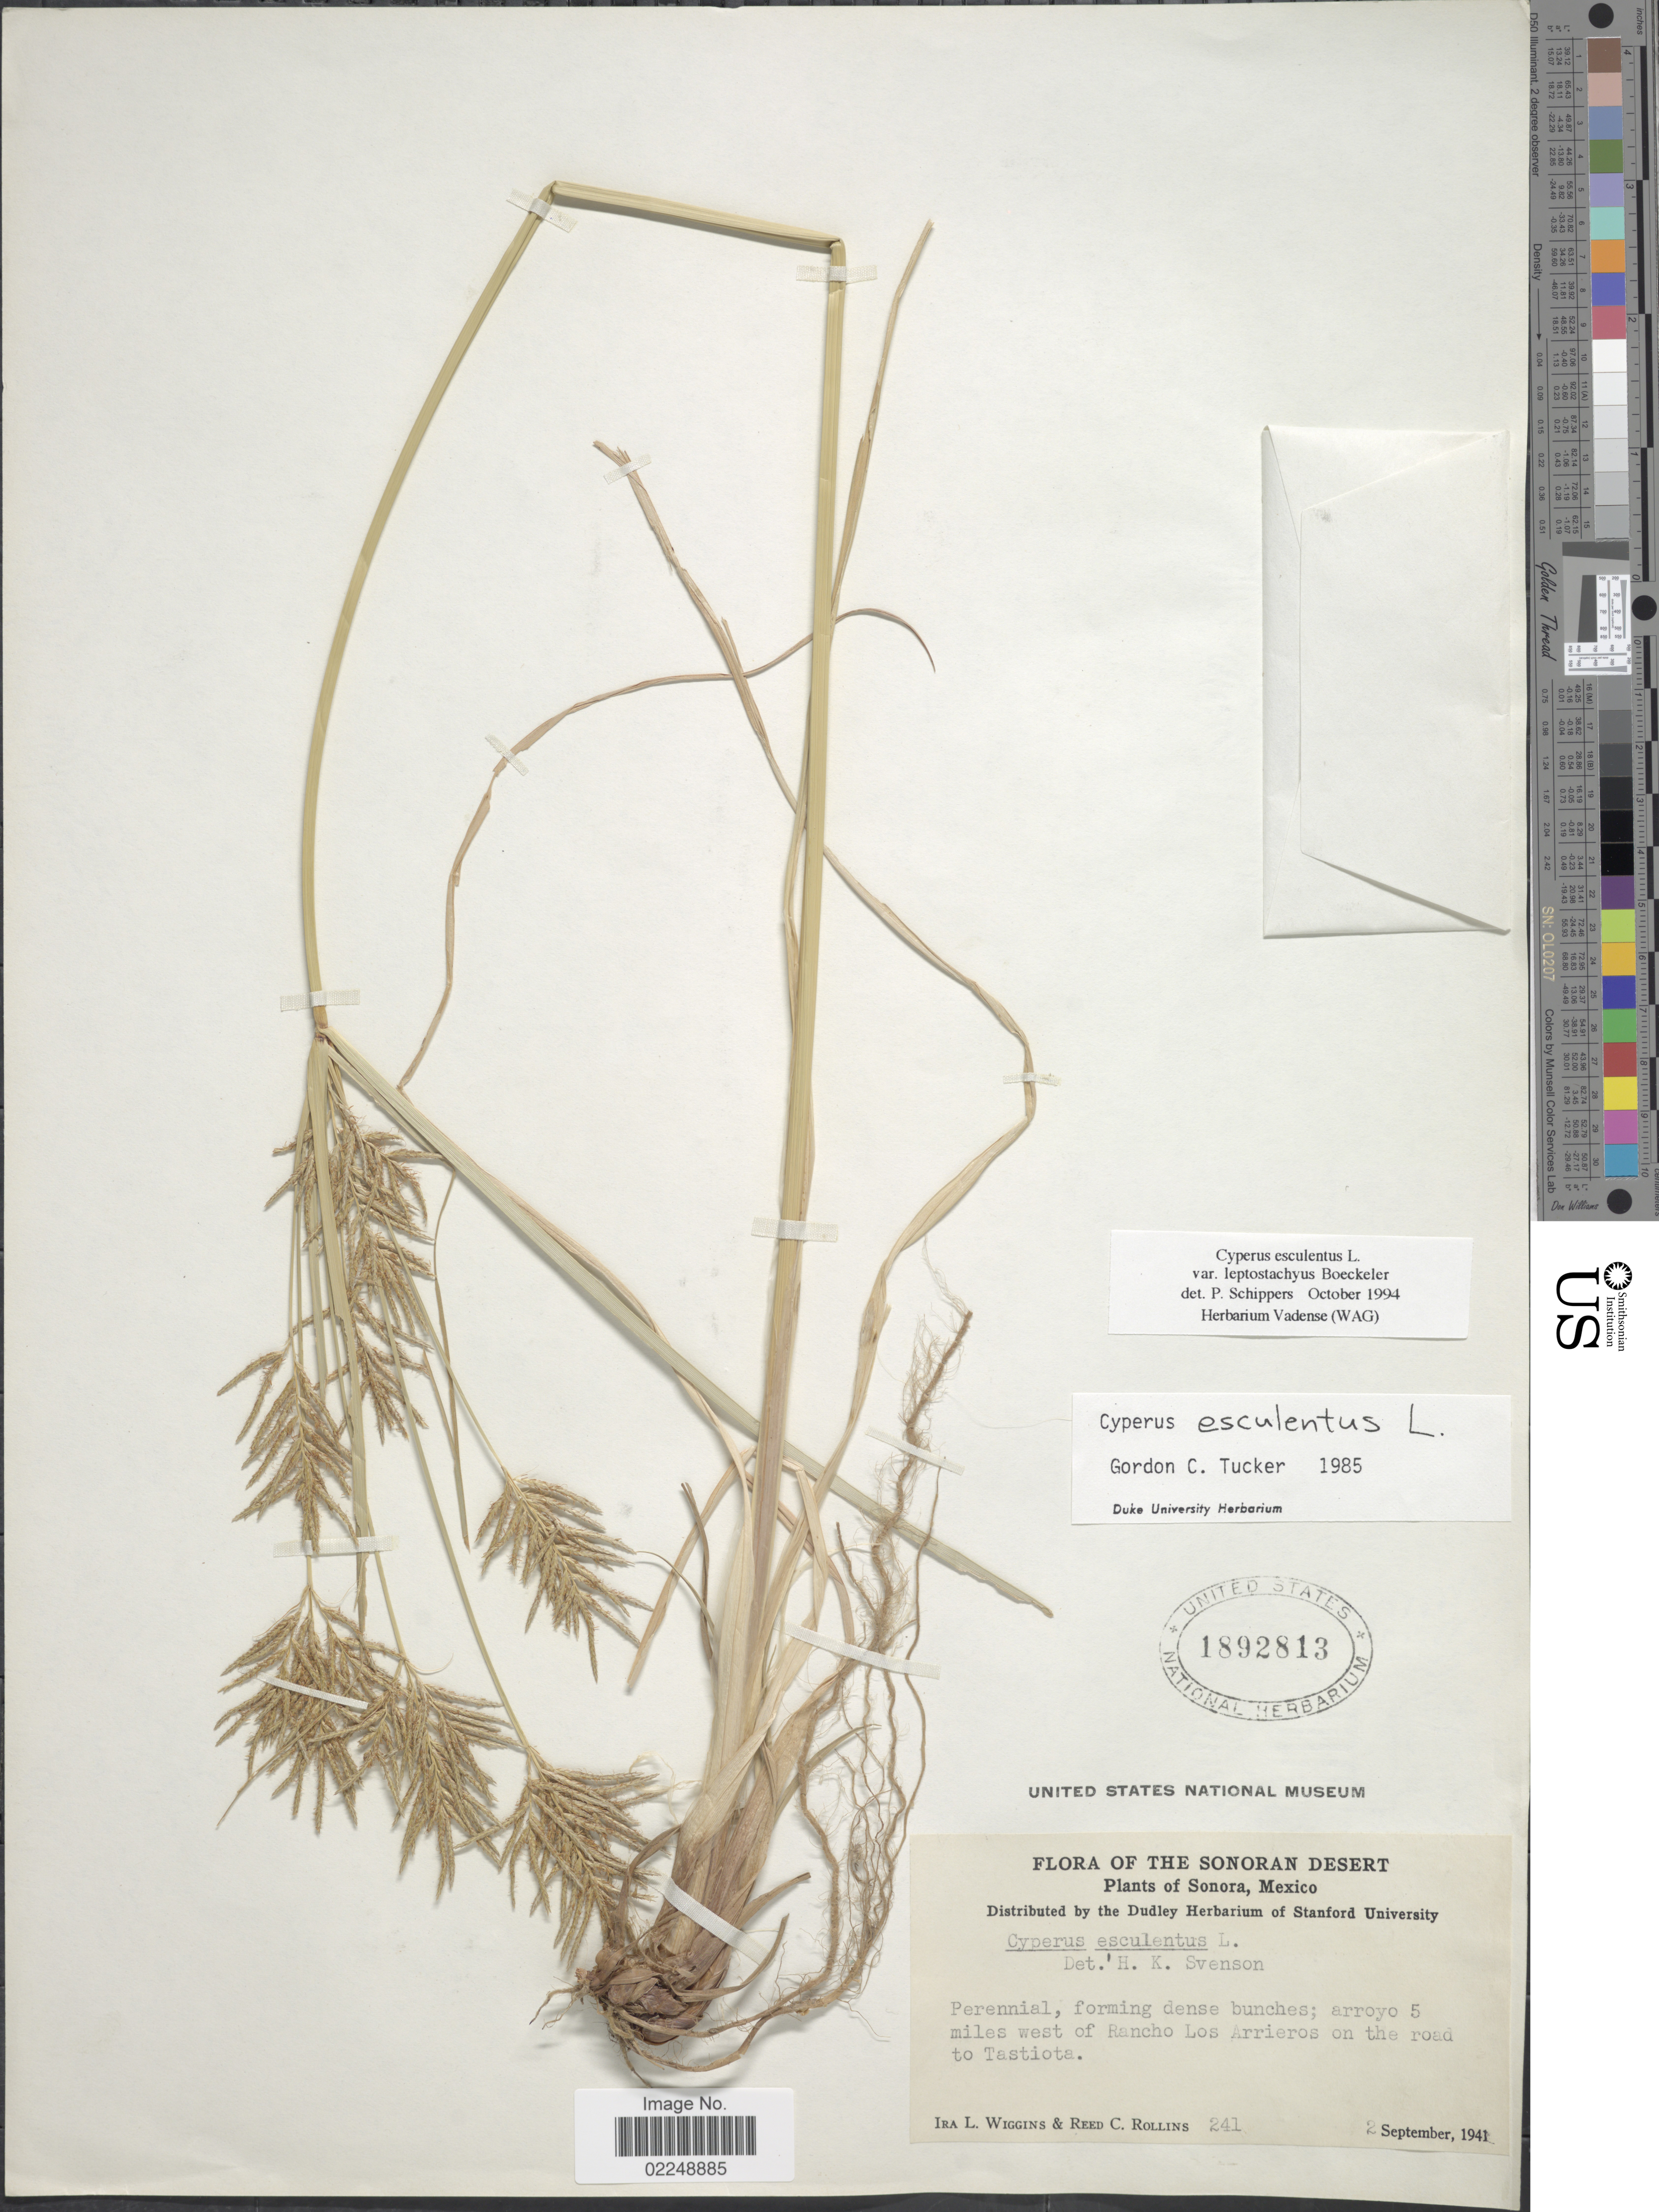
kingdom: Plantae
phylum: Tracheophyta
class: Liliopsida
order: Poales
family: Cyperaceae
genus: Cyperus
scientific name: Cyperus esculentus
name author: L.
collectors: I. L. Wiggins & R. C. Rollins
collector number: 241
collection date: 1941-09-02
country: Mexico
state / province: Sonora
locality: The Sonoran Desert, arroyo 5 miles west of Rancho Los Arrieros on the road to Tastiota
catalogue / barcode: US 1892813